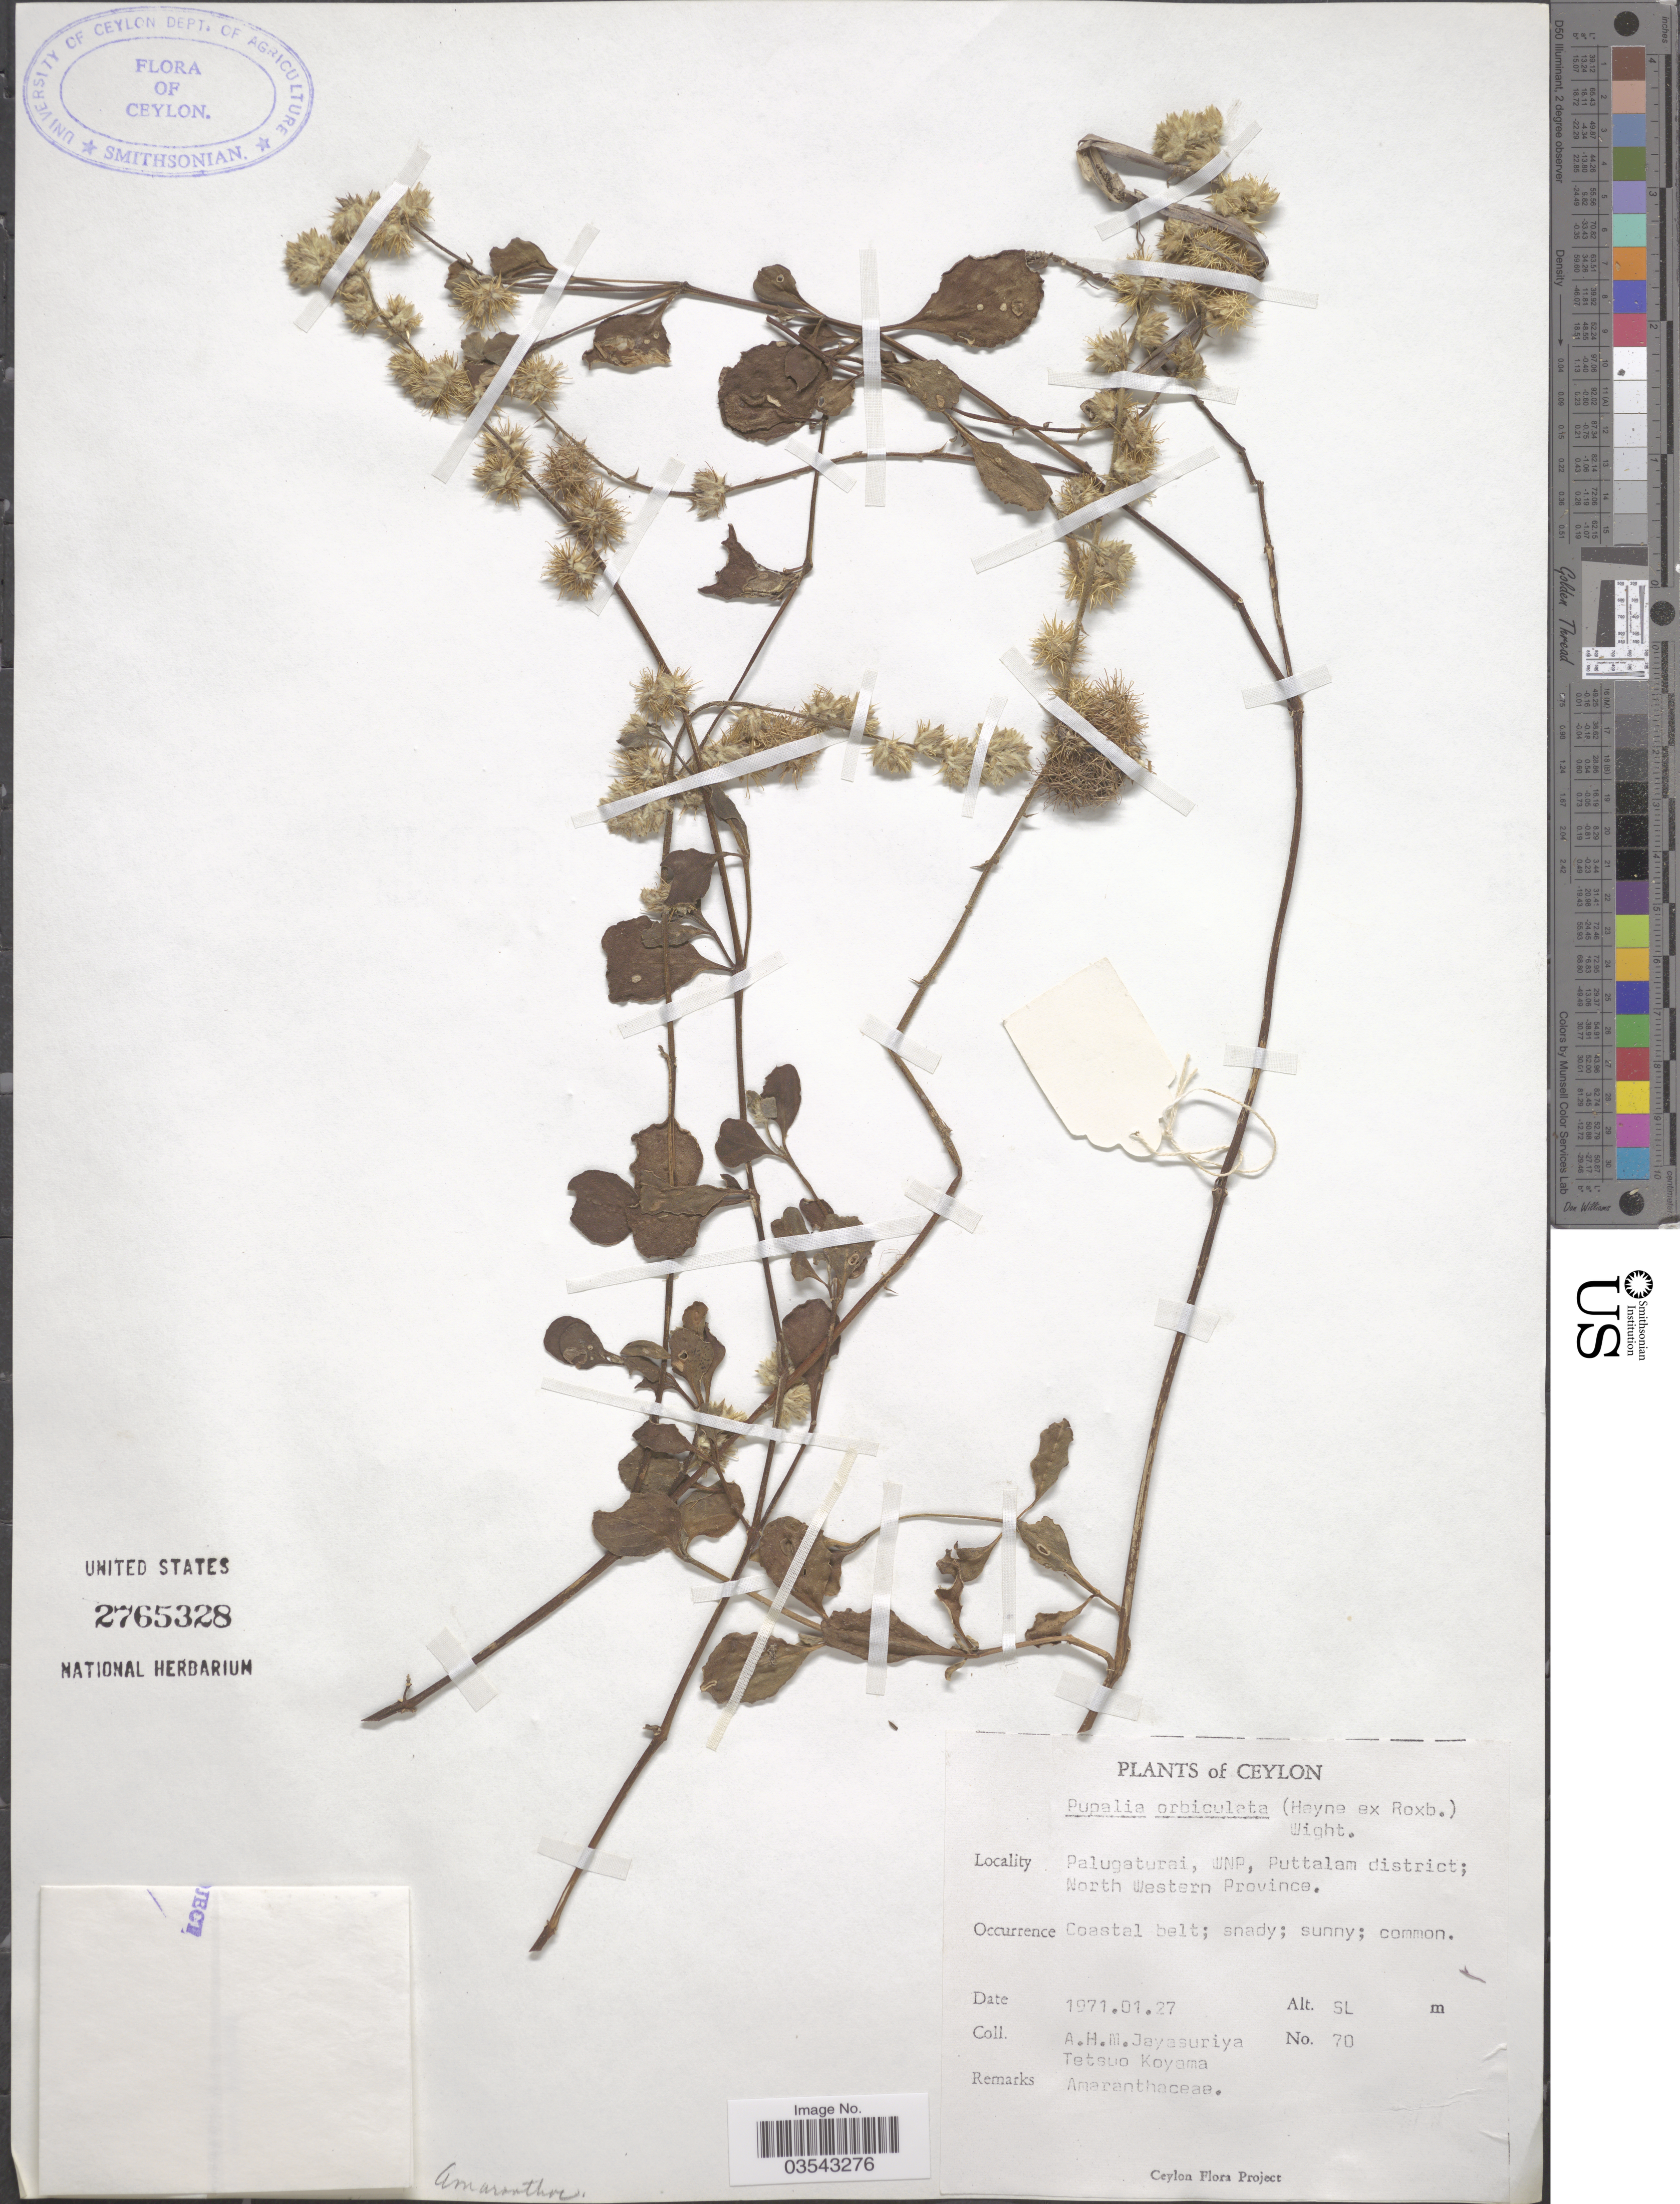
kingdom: Plantae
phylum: Tracheophyta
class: Magnoliopsida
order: Caryophyllales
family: Amaranthaceae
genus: Pupalia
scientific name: Pupalia orbiculata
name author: Wight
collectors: A. H. Jayasuriya & T. Koyama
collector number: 70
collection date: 1971-01-27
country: Sri Lanka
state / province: North Western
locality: Ceylon. Palugaturai, WNP, Puttalam district.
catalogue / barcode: US 2765328